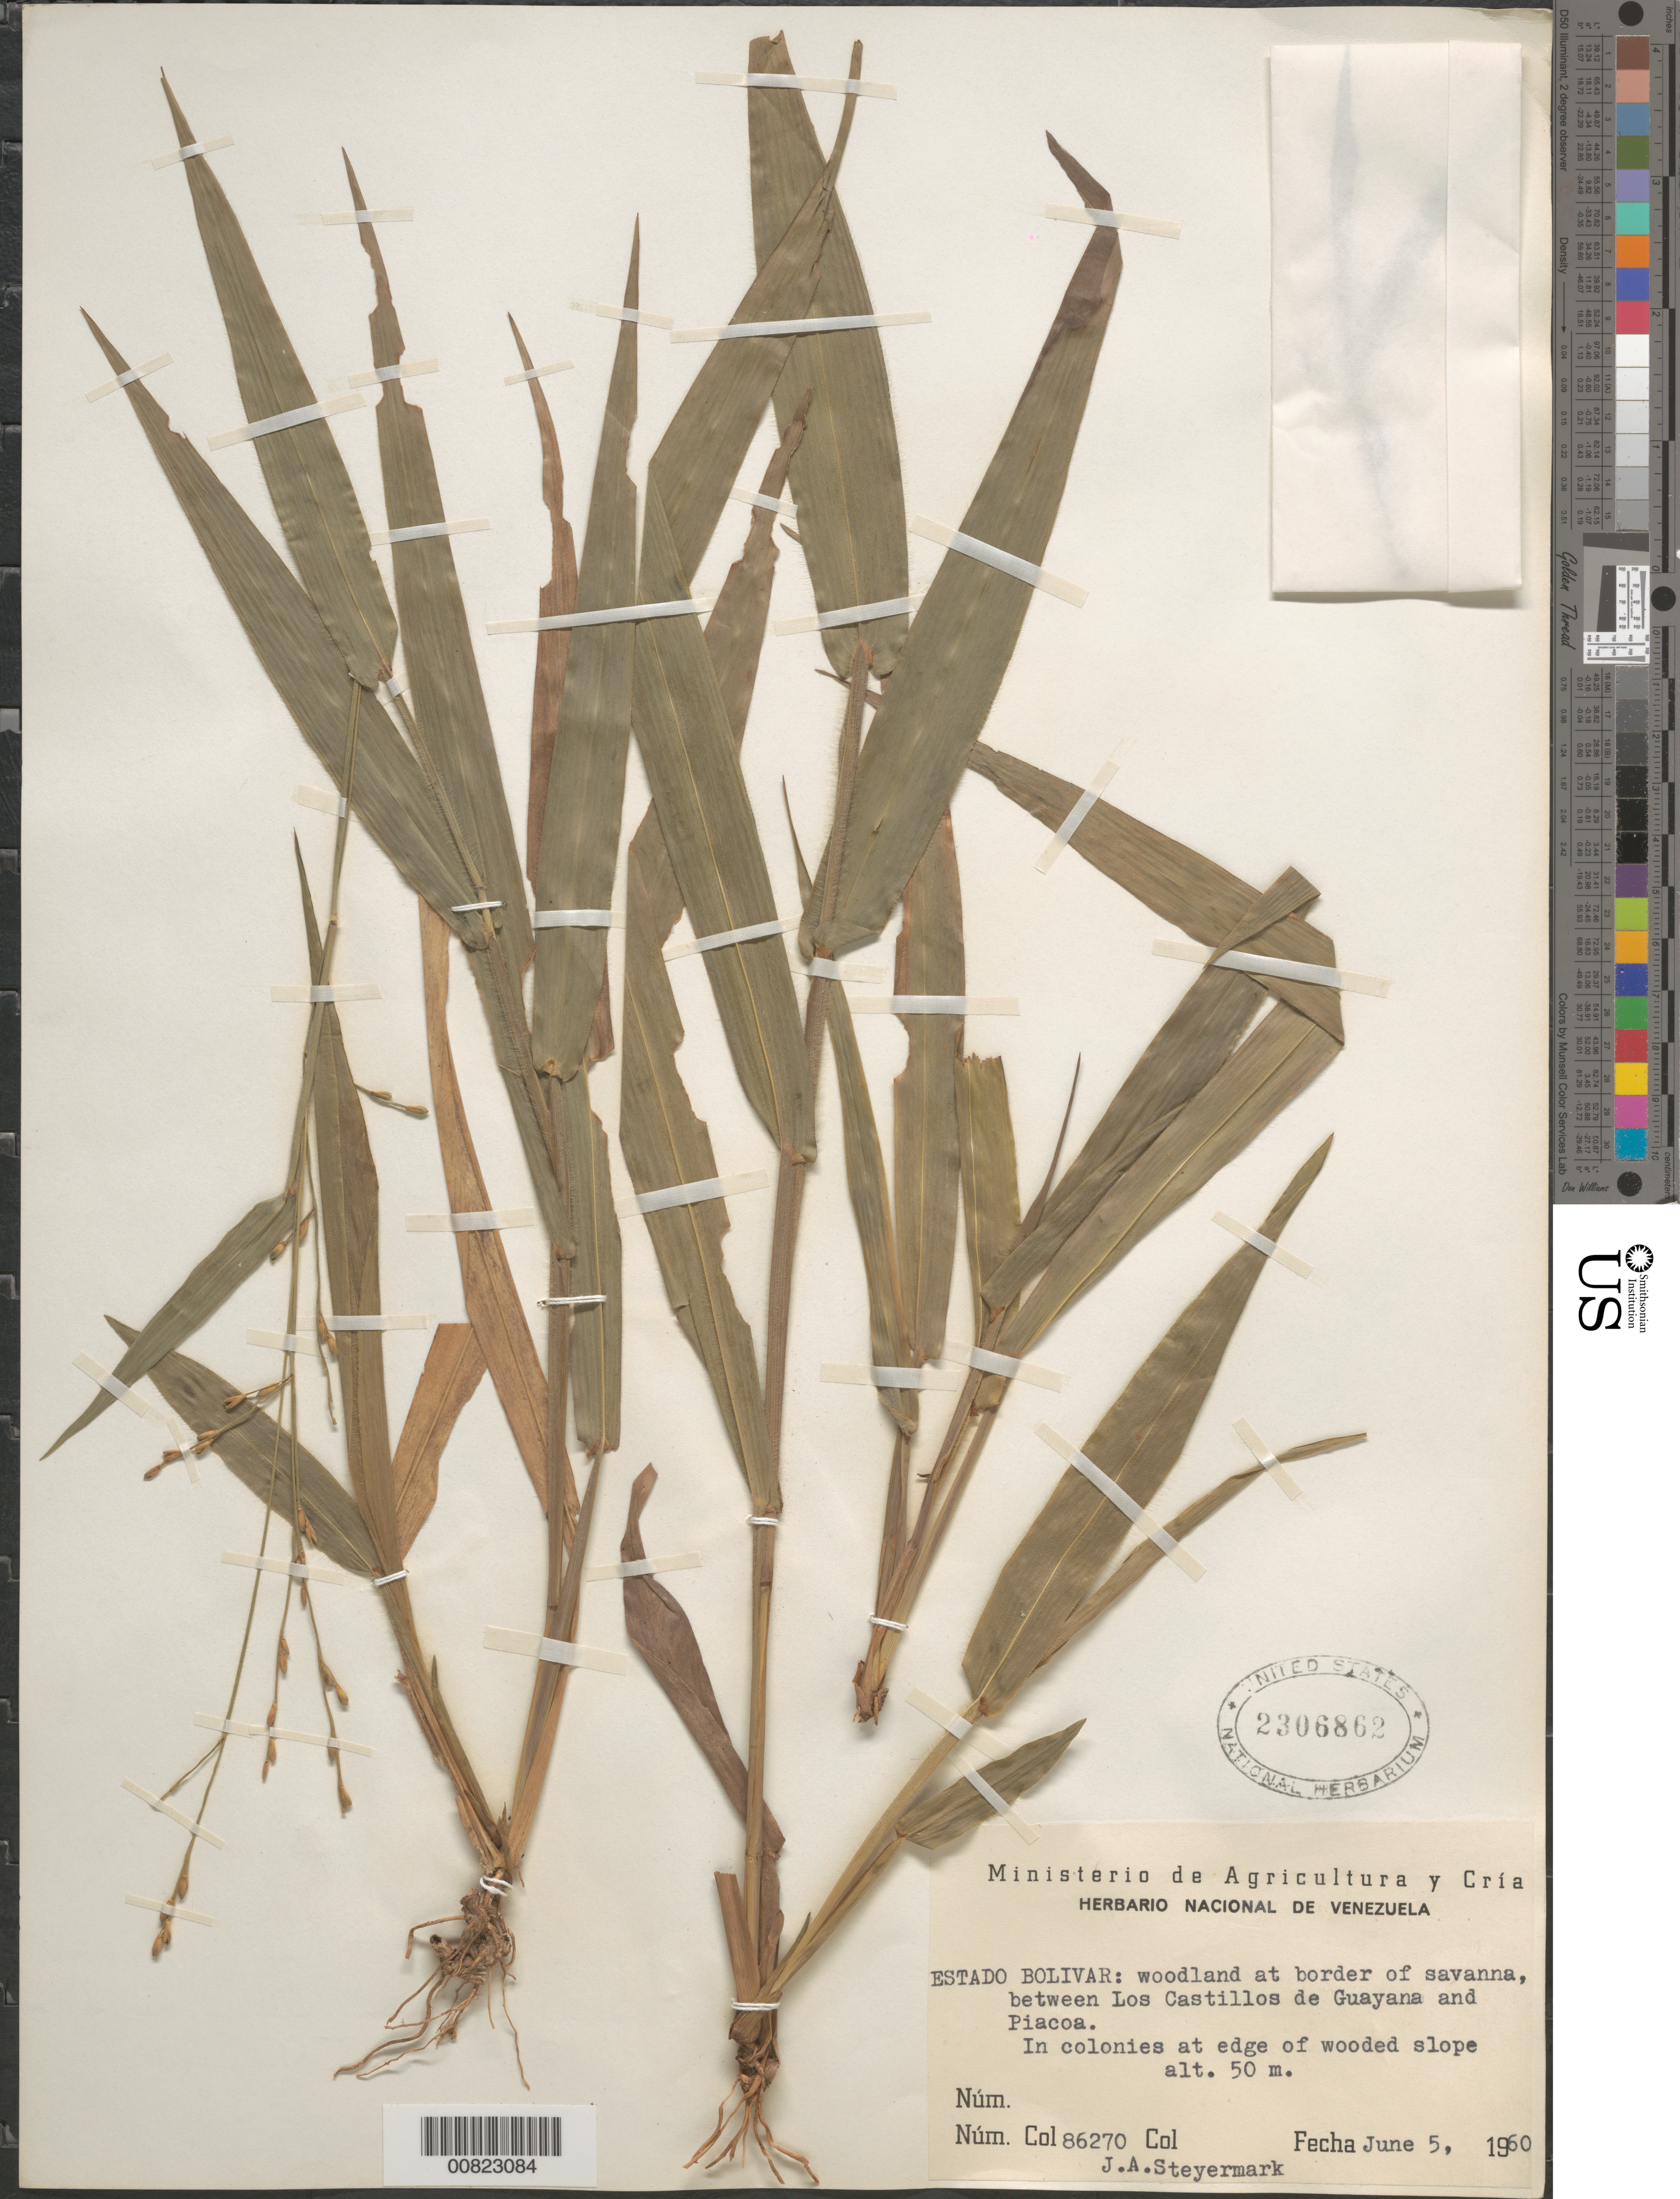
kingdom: Plantae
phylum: Tracheophyta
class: Liliopsida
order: Poales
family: Poaceae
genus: Streptostachys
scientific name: Streptostachys asperifolia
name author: Desv.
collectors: J. Steyermark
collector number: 86270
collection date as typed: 5-Jun-60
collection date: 1960-06-05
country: Venezuela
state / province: Bolívar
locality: Los Castillos de Guayana to Piacoa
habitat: Woodland at border of savanna, edge of wooded slope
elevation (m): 50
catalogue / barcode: US 2306862